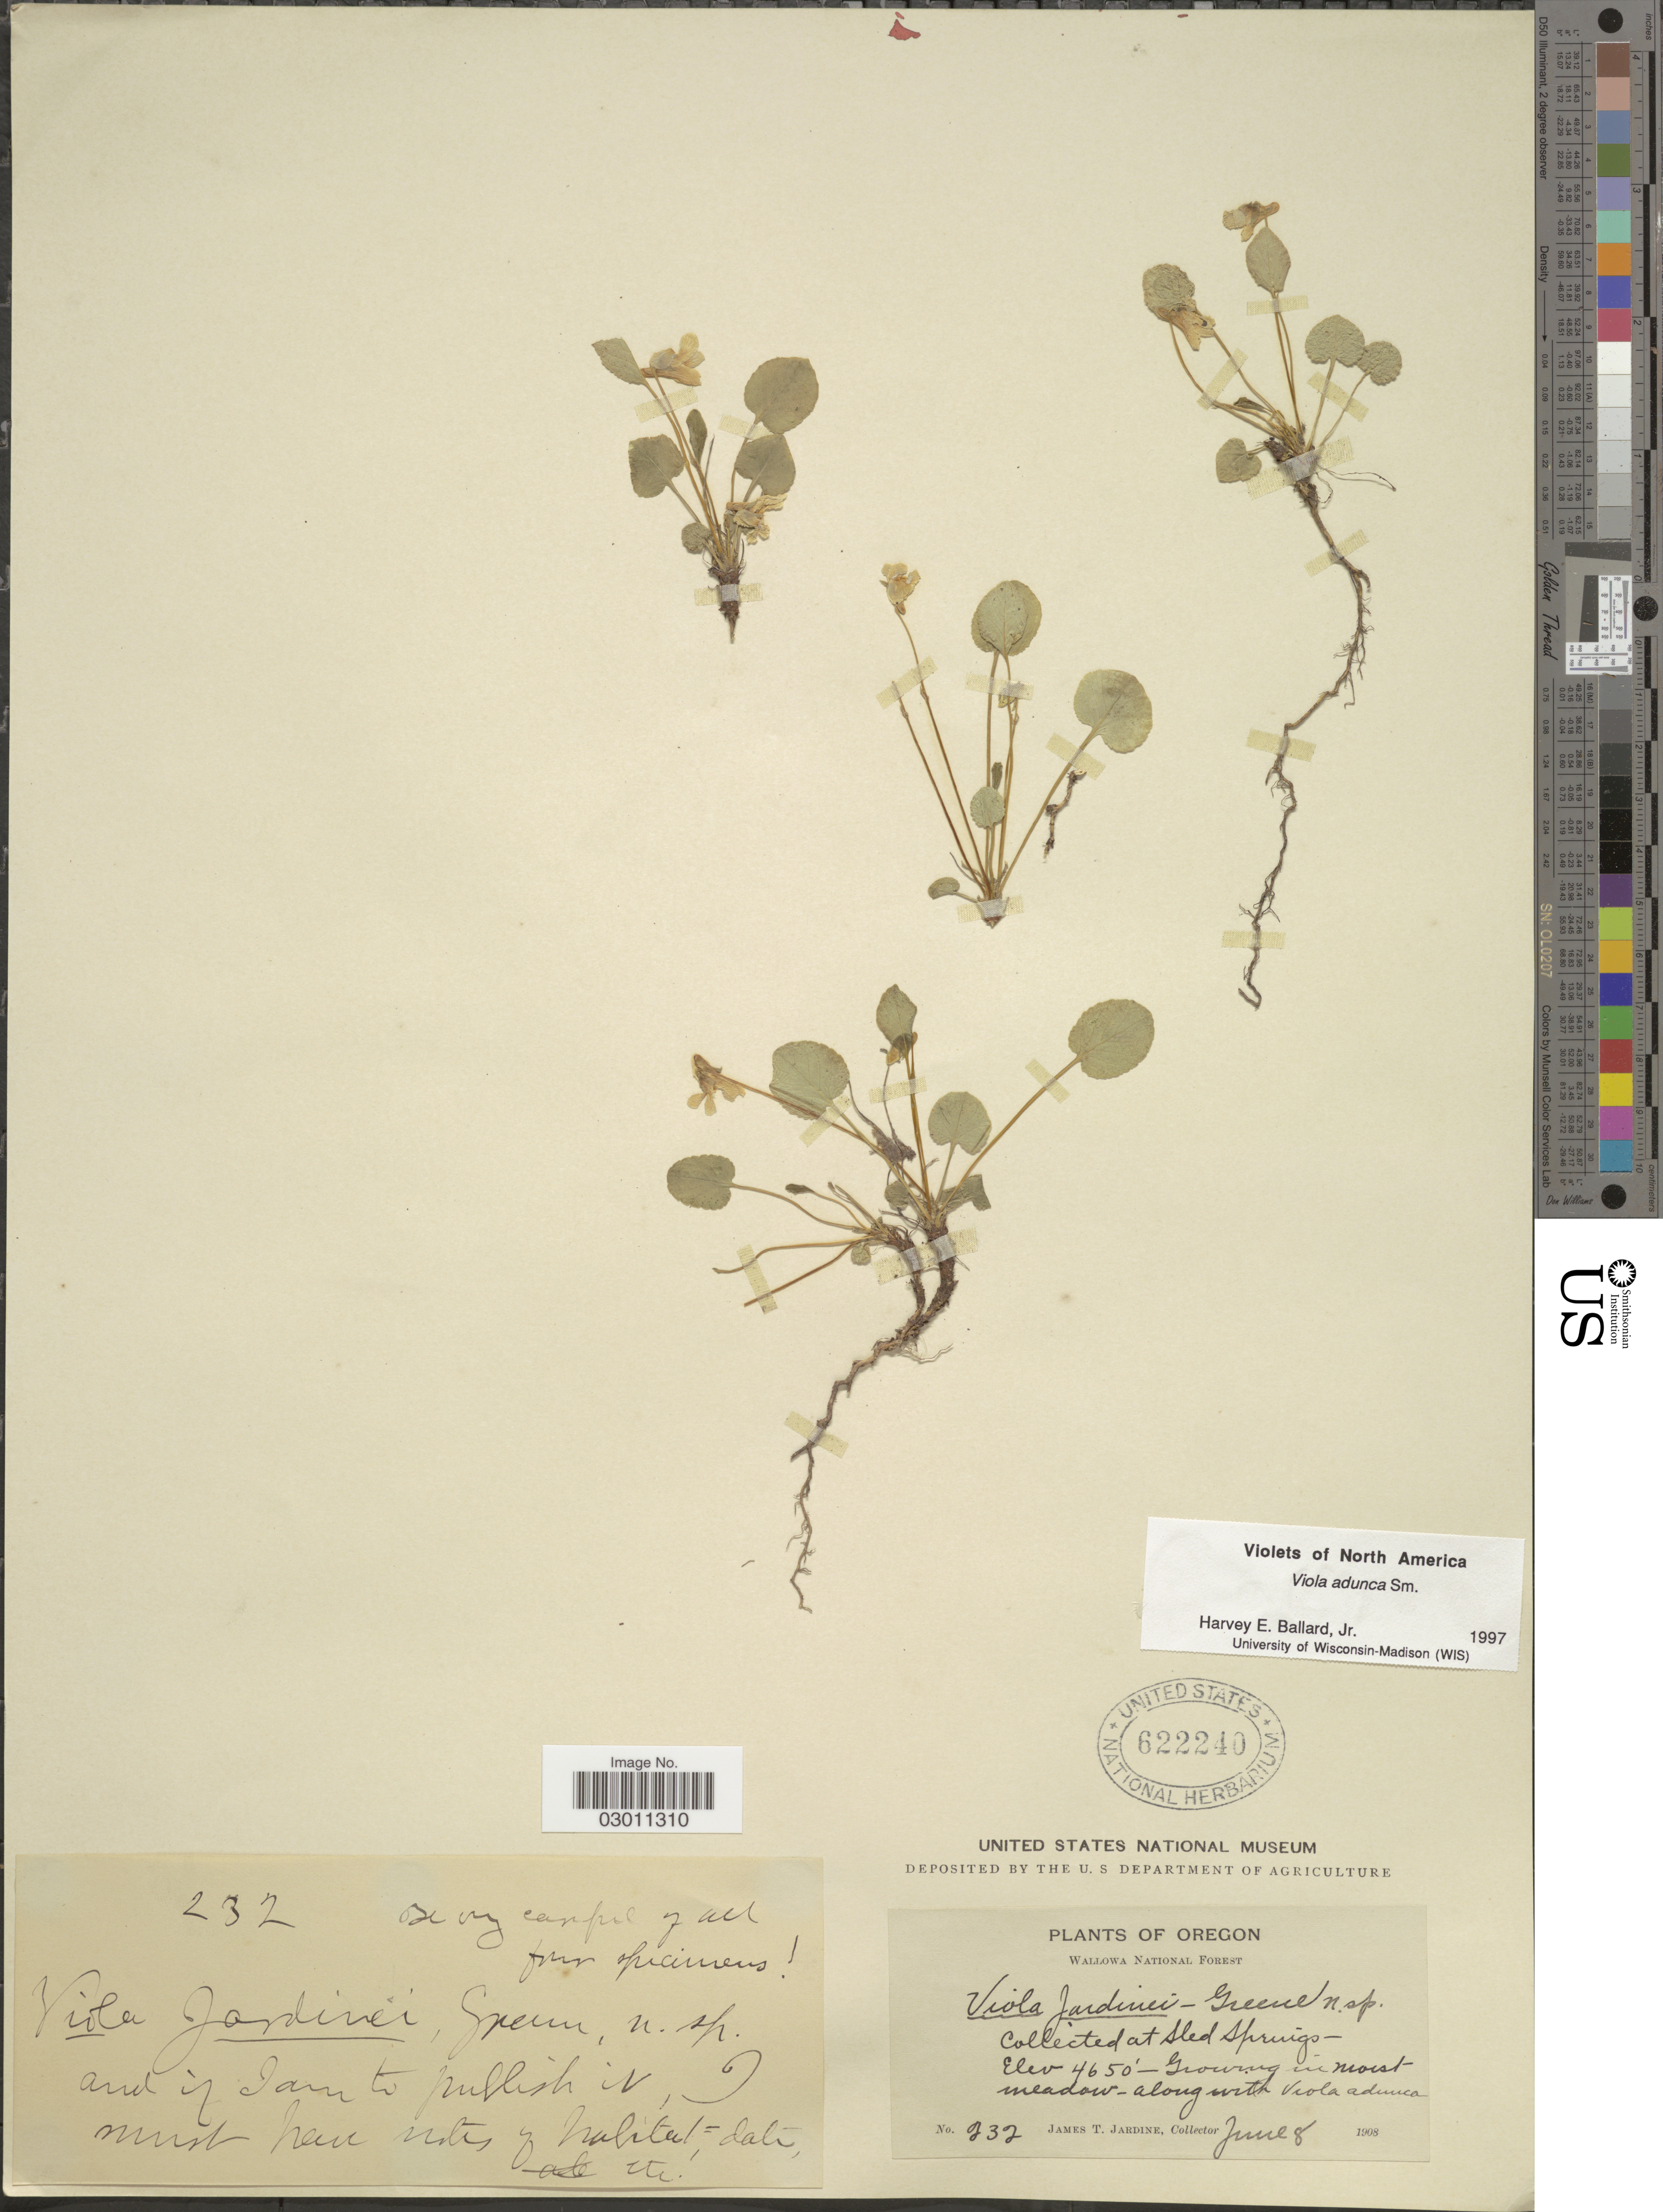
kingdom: Plantae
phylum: Tracheophyta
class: Magnoliopsida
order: Malpighiales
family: Violaceae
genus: Viola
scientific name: Viola adunca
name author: Sm.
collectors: J. T. Jardine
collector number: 232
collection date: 1908-06-08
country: United States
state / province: Oregon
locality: Wallowa National Forest. At Sled Springs.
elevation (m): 1417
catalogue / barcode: US 622240